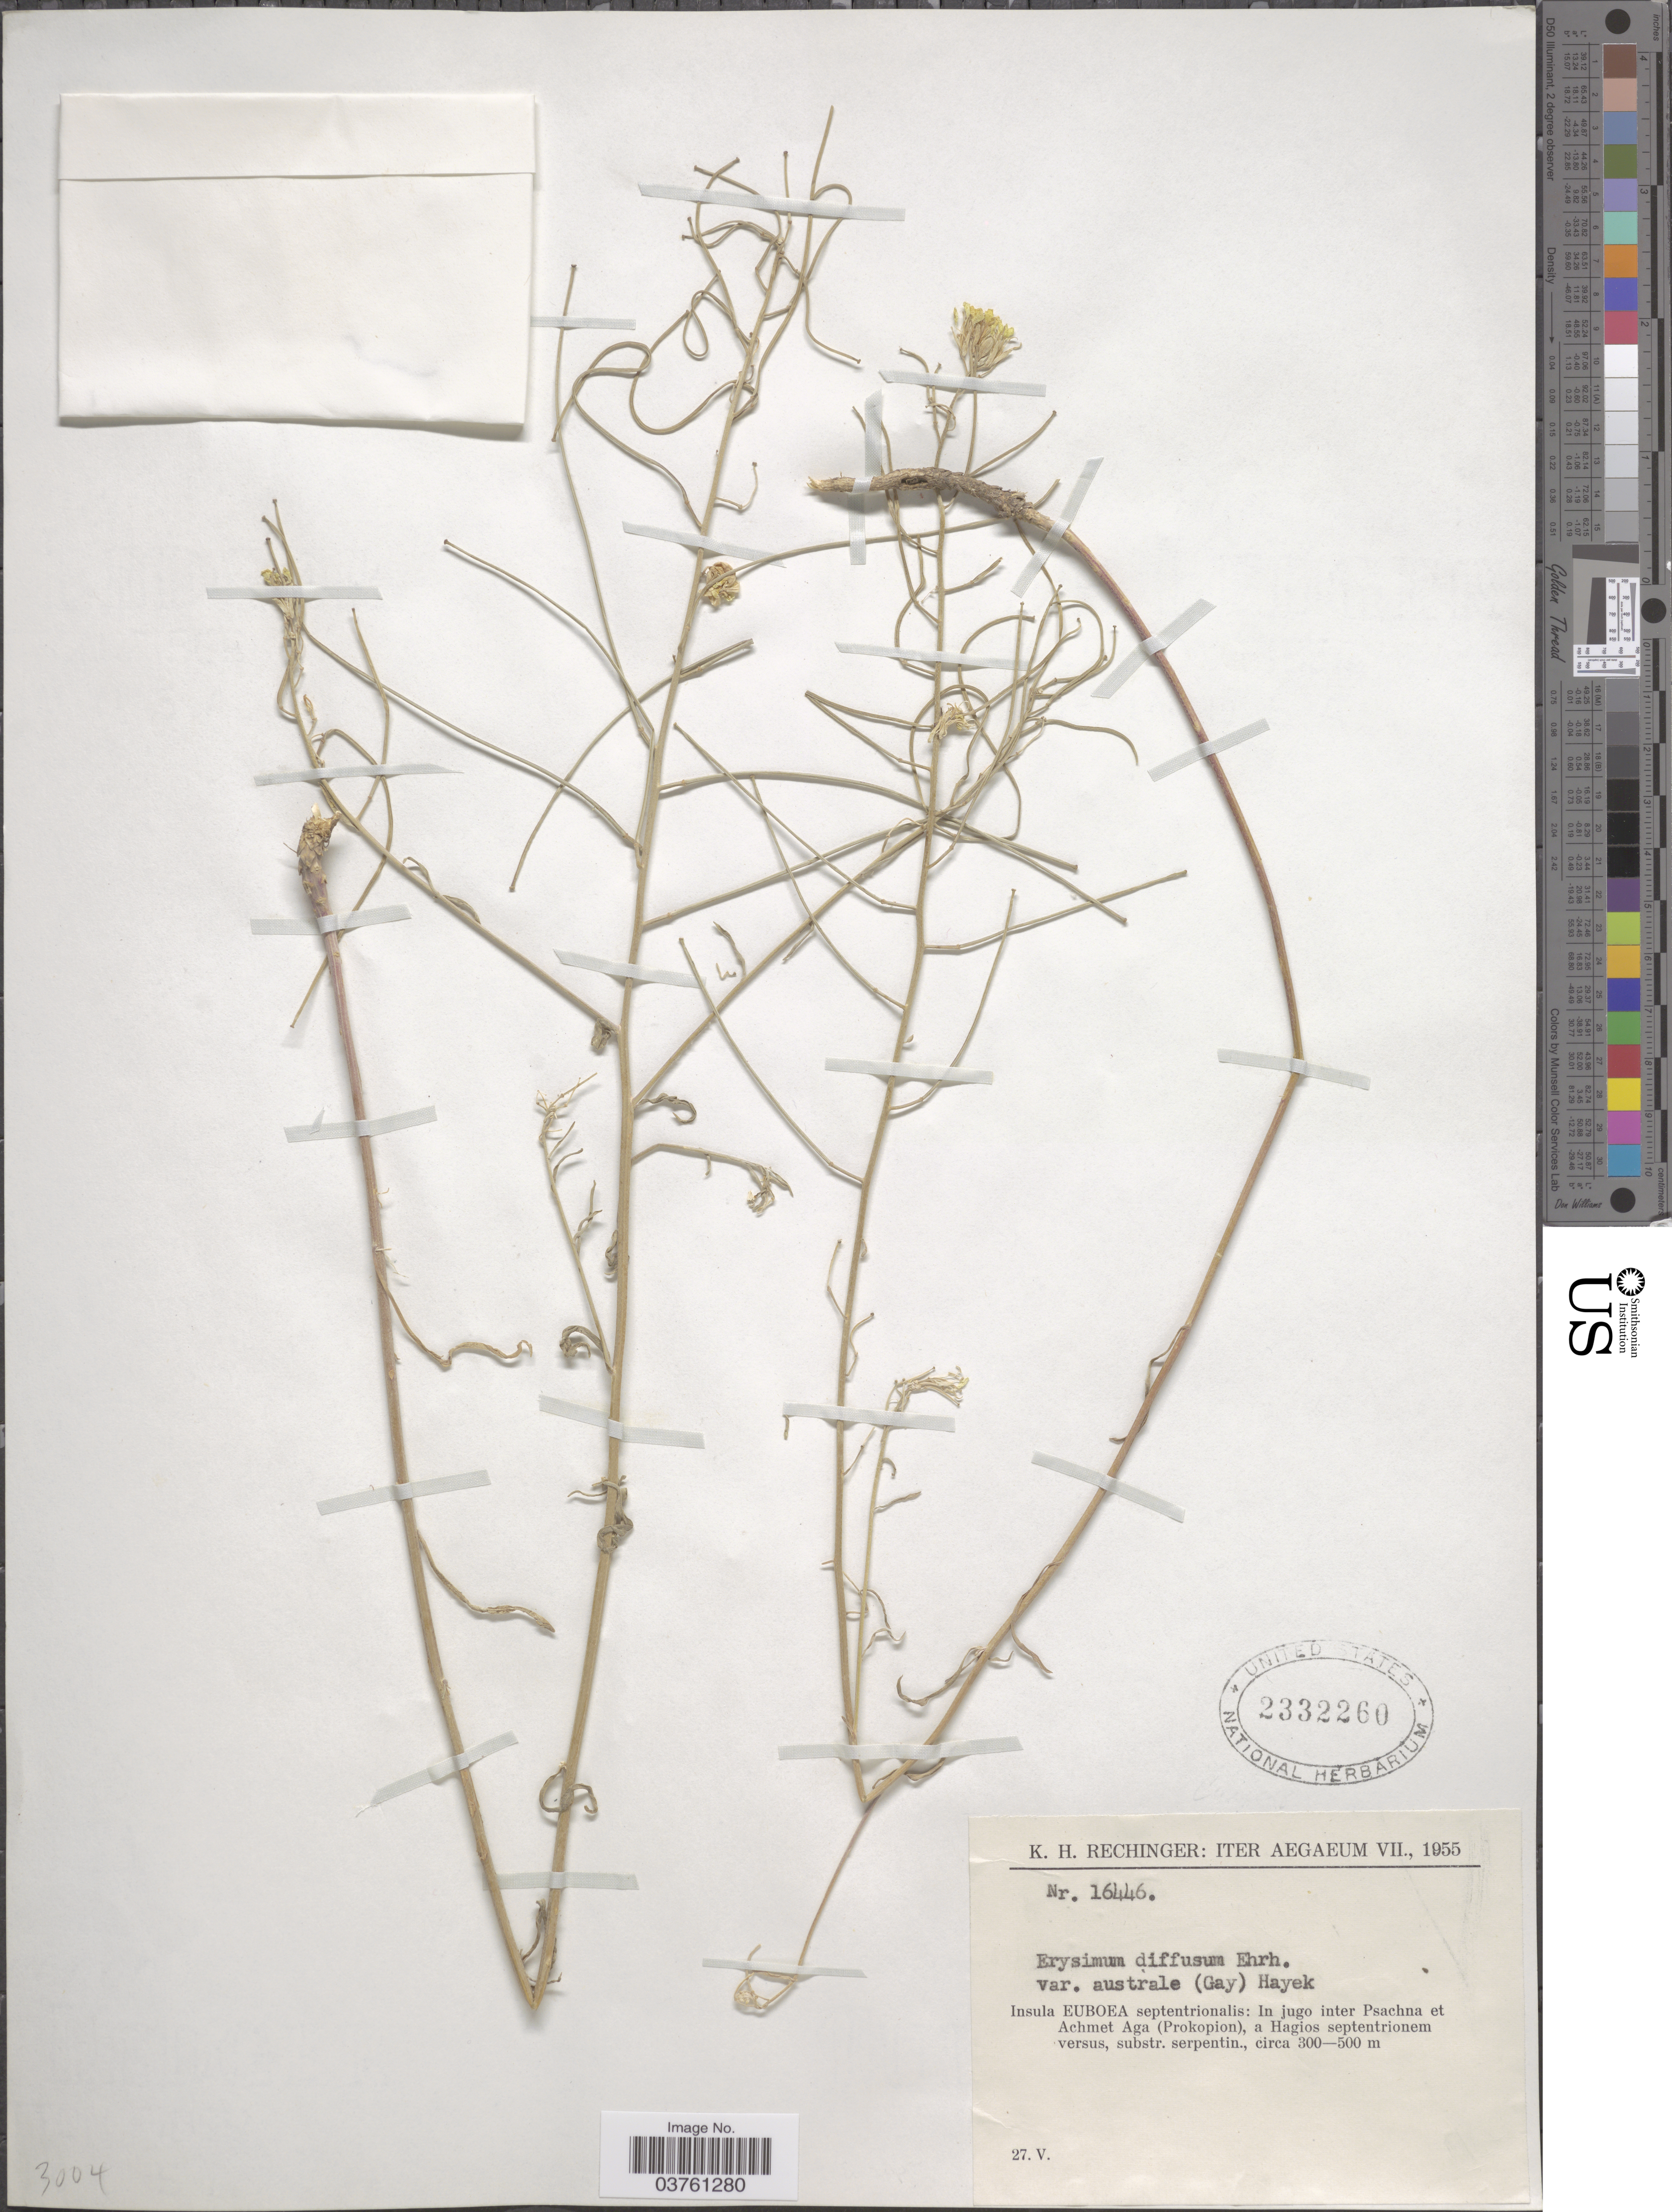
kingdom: Plantae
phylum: Tracheophyta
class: Magnoliopsida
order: Brassicales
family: Brassicaceae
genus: Erysimum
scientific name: Erysimum diffusum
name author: Ehrh.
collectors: K. H. Rechinger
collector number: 16446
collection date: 1955-05-27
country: Greece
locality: Iter Aegaeum VII [unsure placement]. Insula Euboea septentrionalis: In jugo inter Psachna et Achmet Aga (Prokopion), a Hagios septentrionem versus, substr. serpentin.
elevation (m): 300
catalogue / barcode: US 2332260